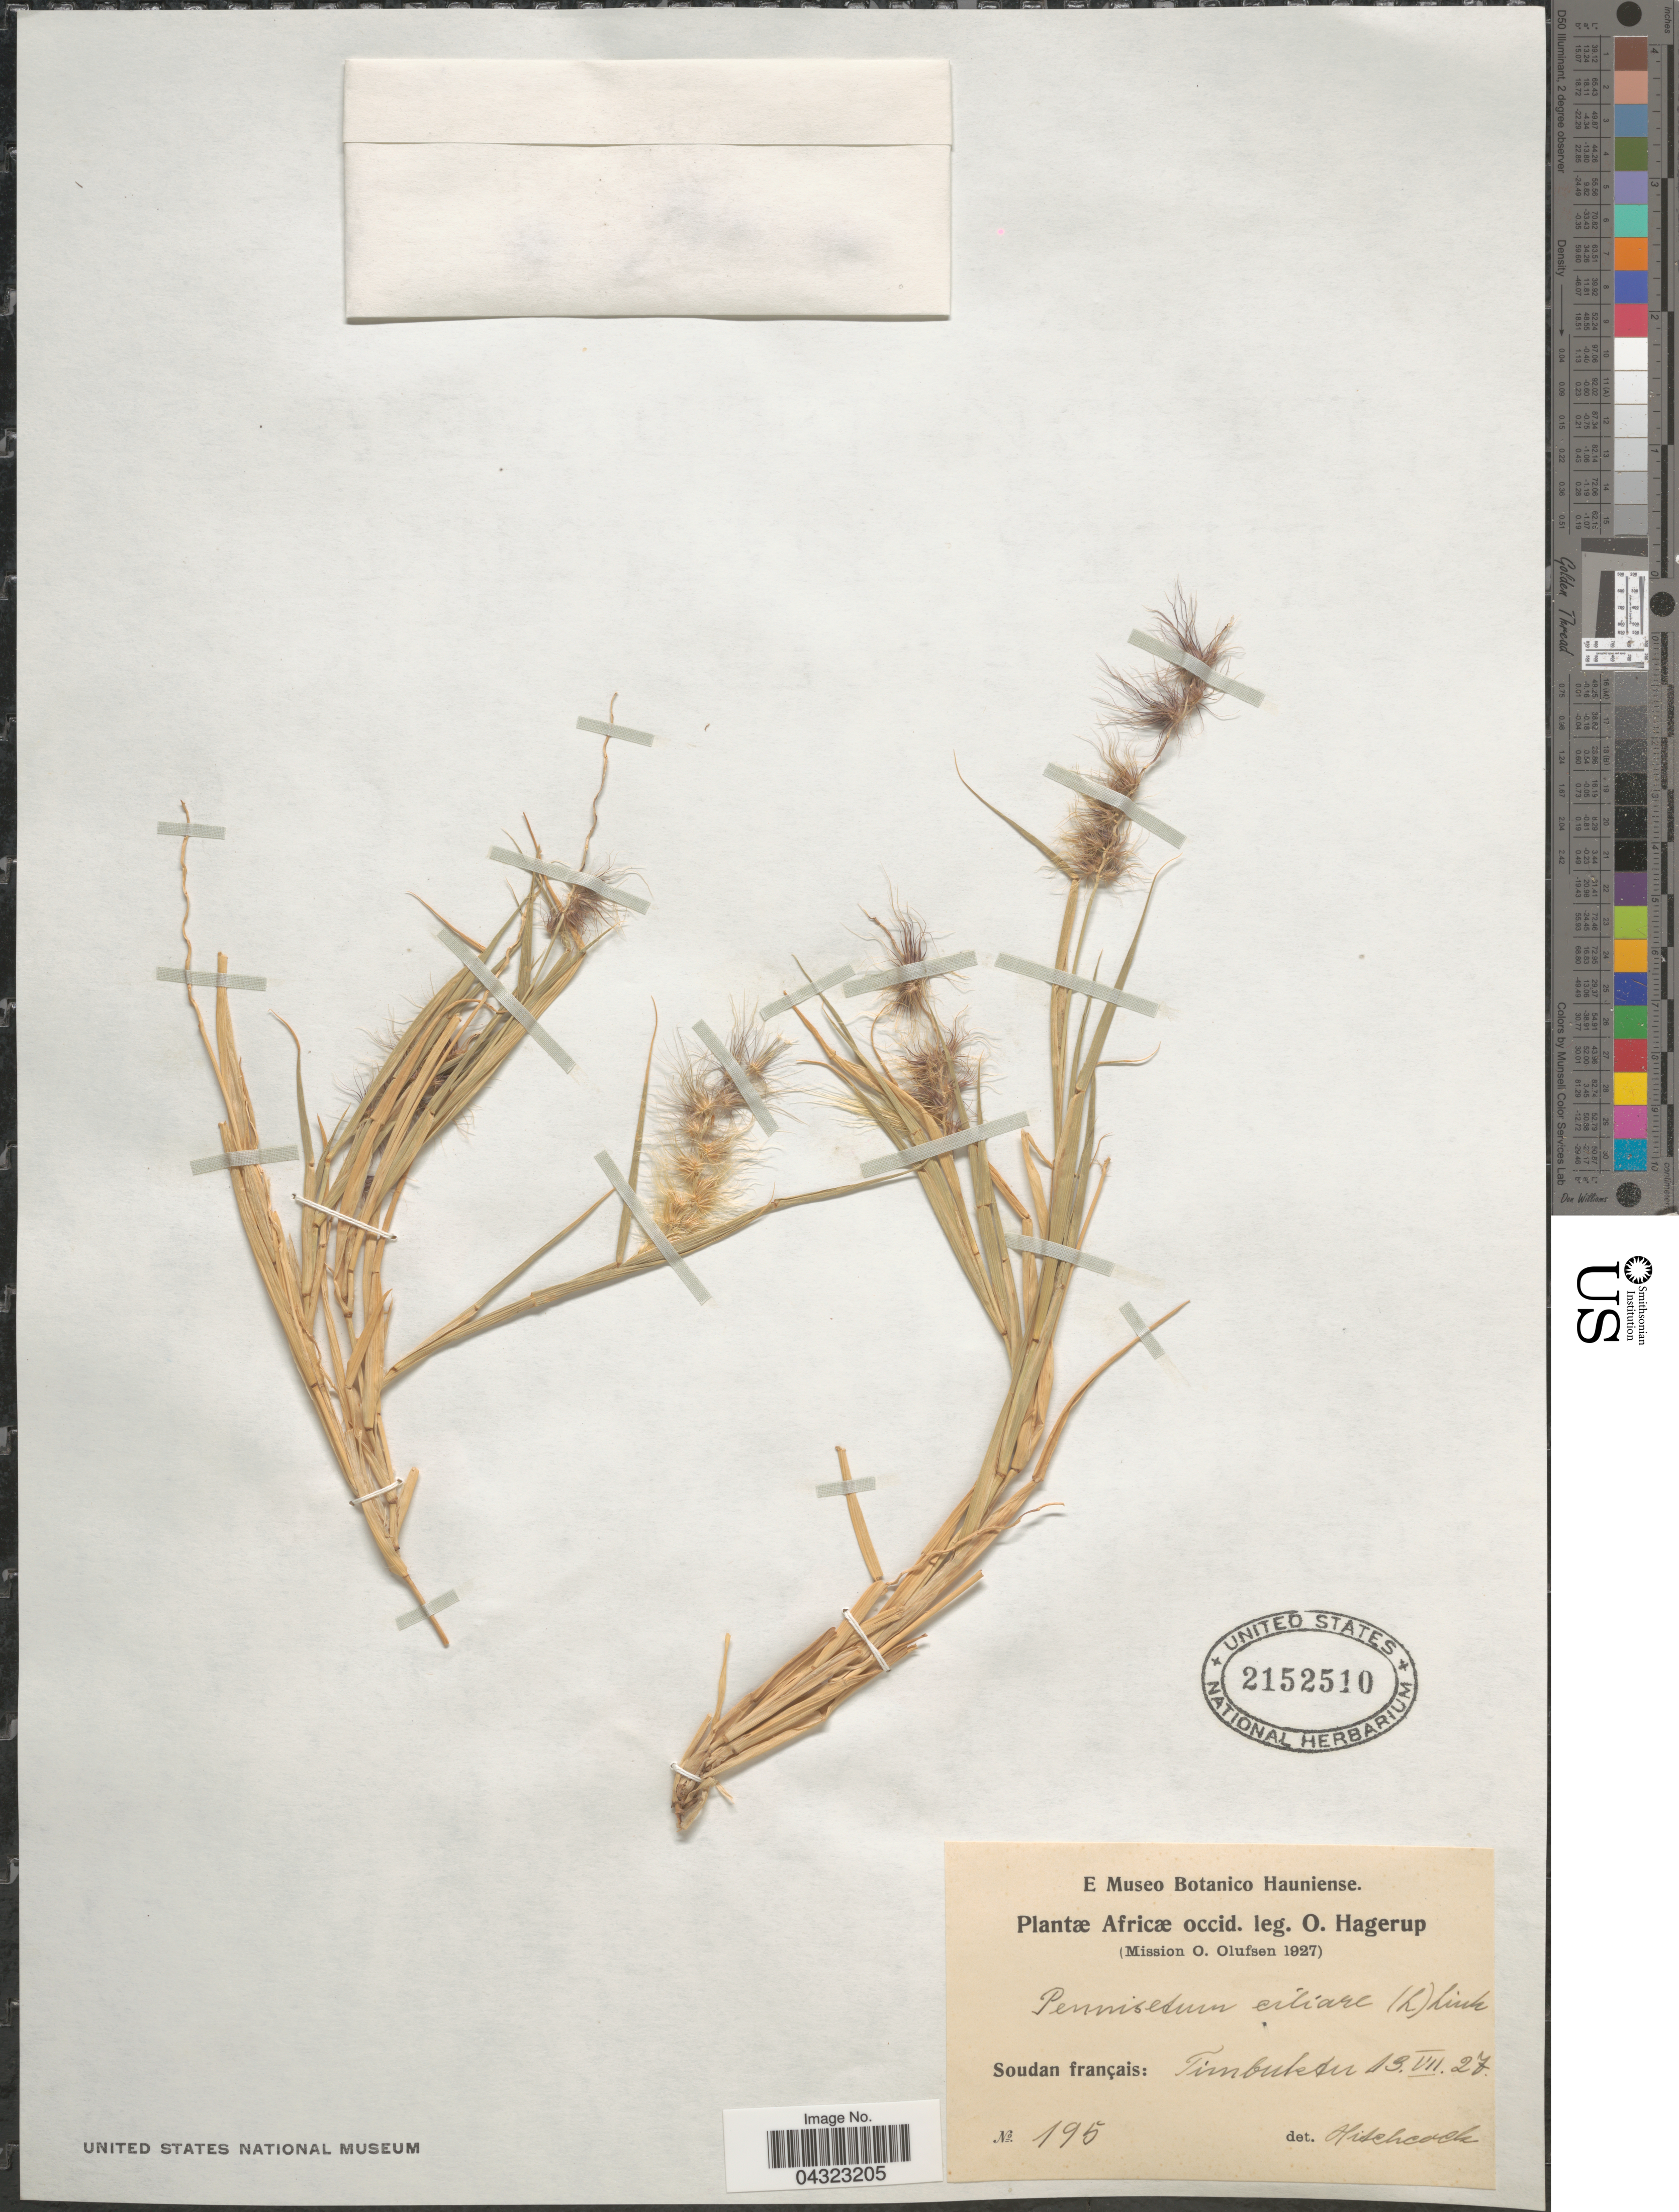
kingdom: Plantae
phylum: Tracheophyta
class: Liliopsida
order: Poales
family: Poaceae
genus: Cenchrus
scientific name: Cenchrus ciliaris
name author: L.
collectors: O. Hagerup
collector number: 195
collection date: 1927-07-13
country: Mali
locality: Soudan français: Timbuktu. Africæ occid. Mission O. Olufsen 1927.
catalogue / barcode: US 2152510